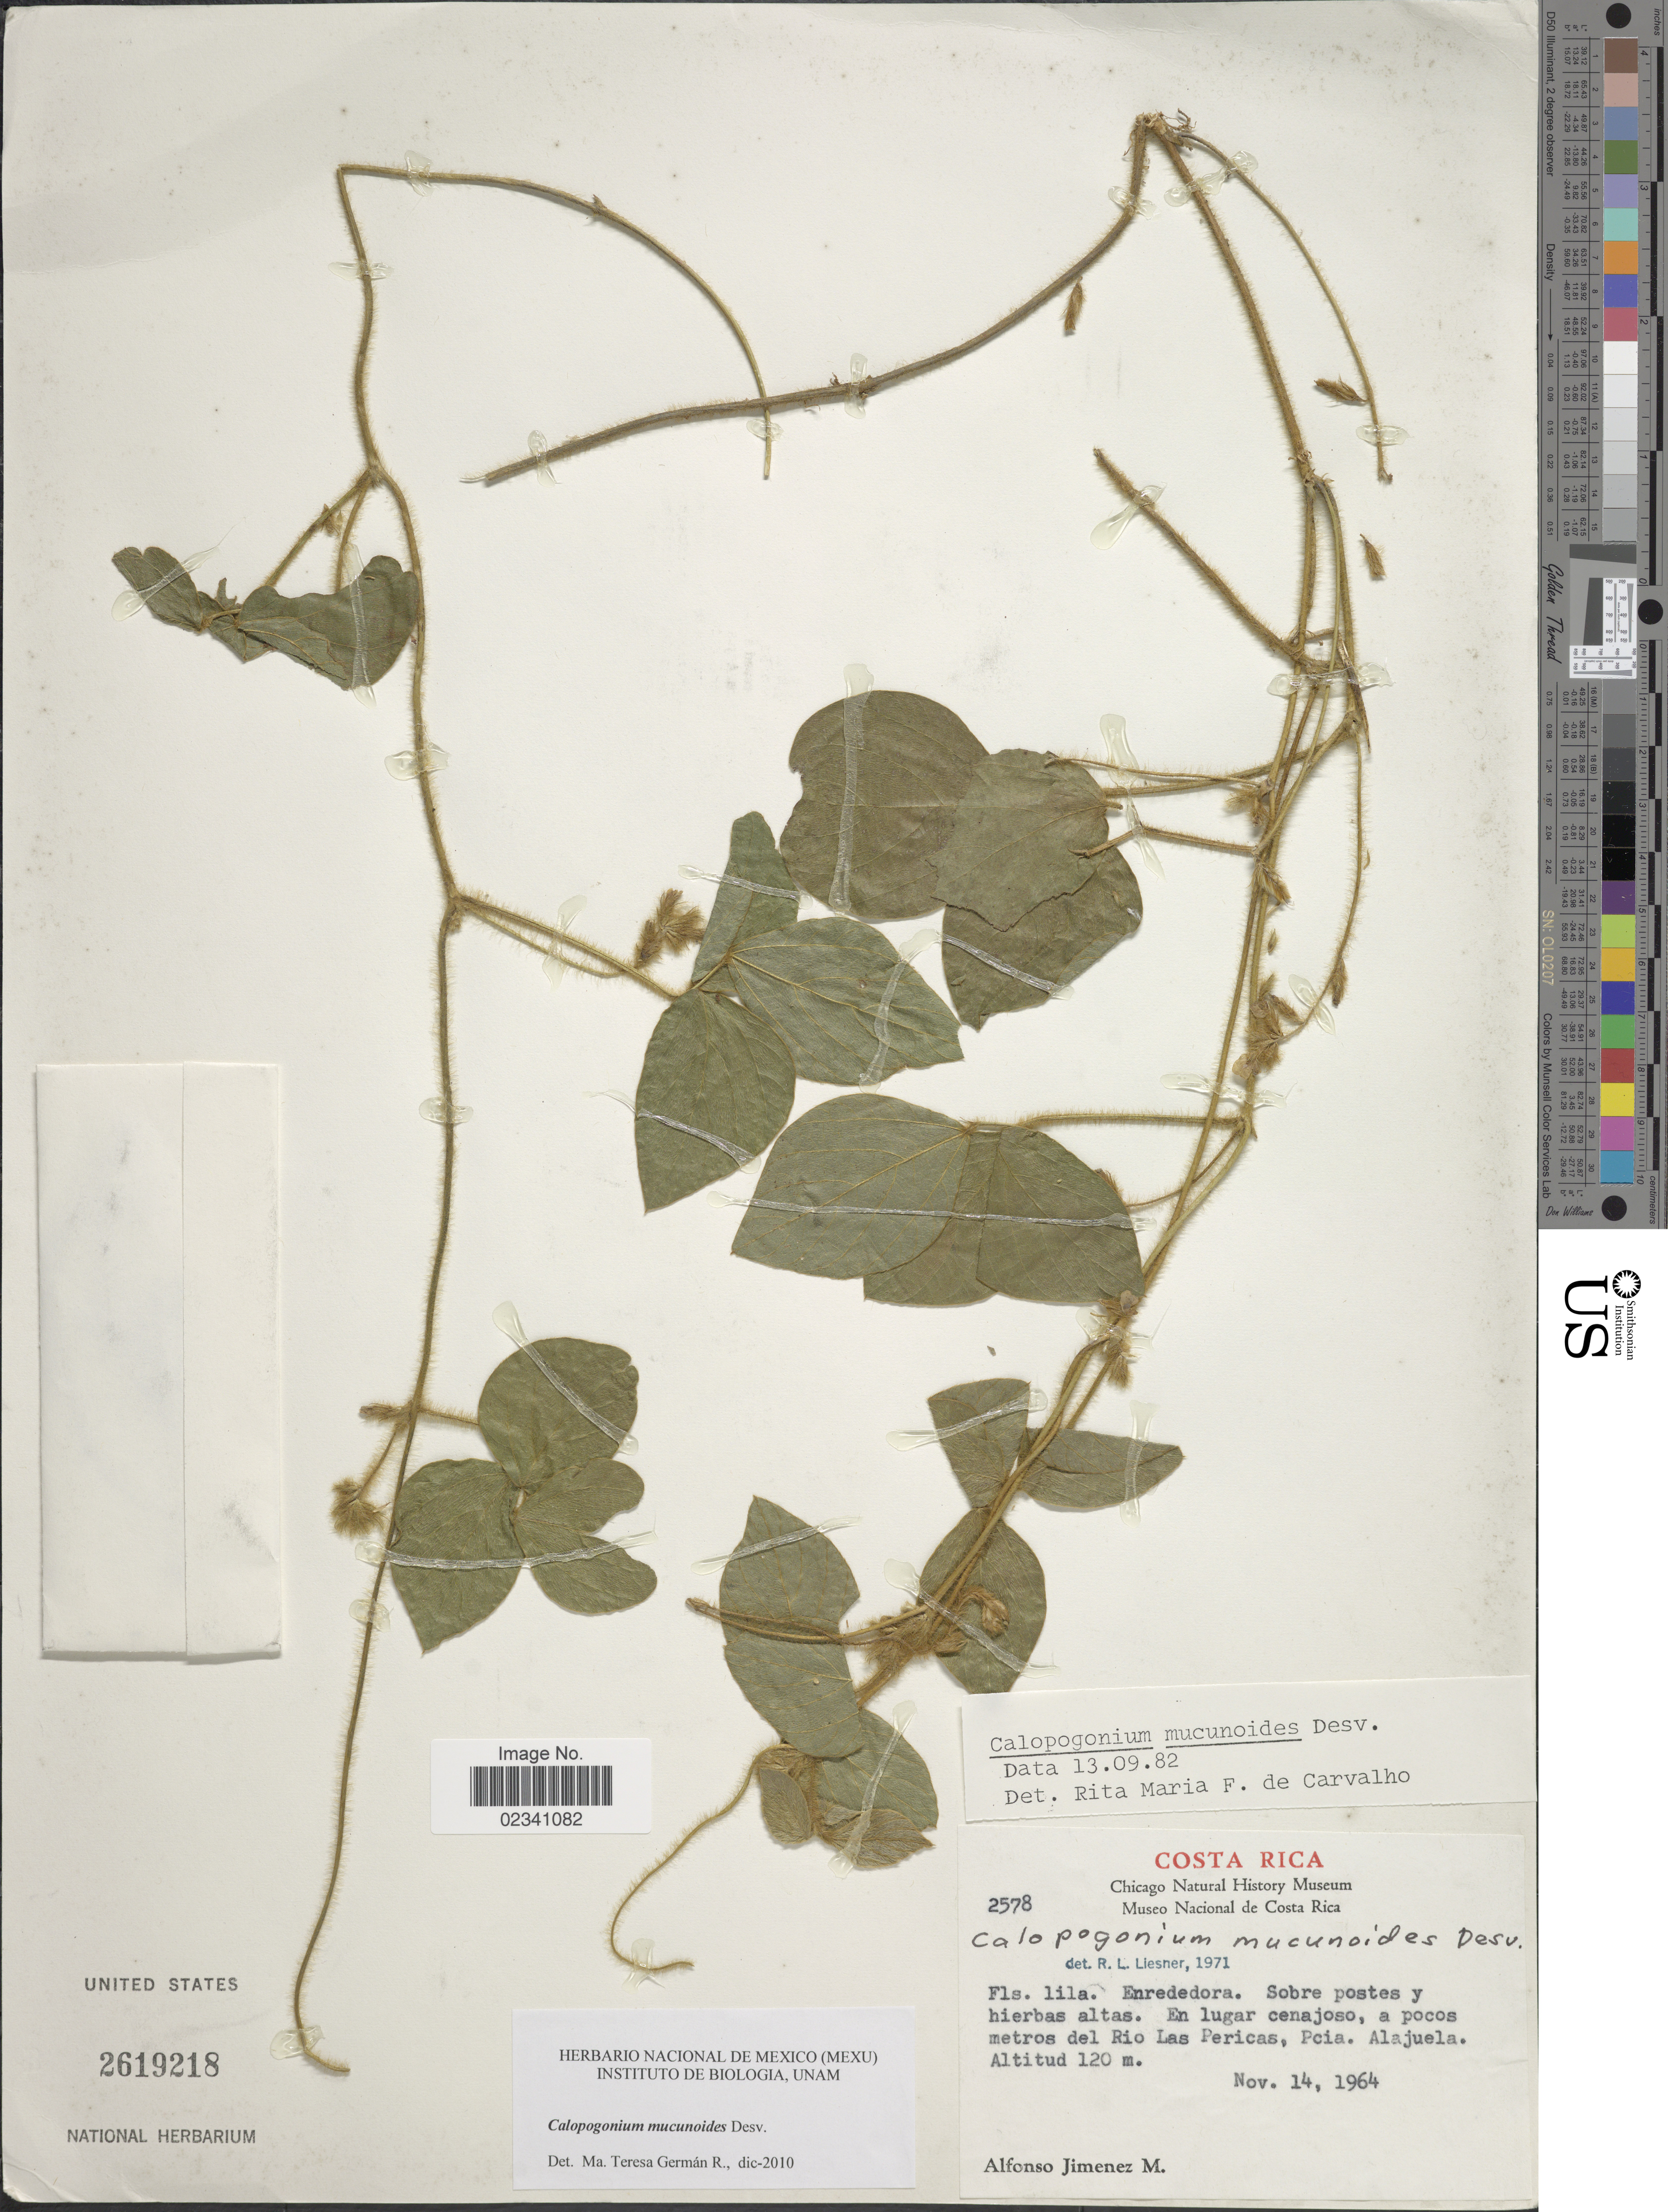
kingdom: Plantae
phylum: Tracheophyta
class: Magnoliopsida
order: Fabales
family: Fabaceae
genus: Calopogonium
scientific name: Calopogonium mucunoides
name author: Desv.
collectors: A. Jimenez M.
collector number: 2578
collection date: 1964-11-14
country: Costa Rica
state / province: Alajuela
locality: En lugar cenajoso, a pocos metros del Rio Las Pericas, Pcia. Alajuela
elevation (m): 120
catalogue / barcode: US 2619218